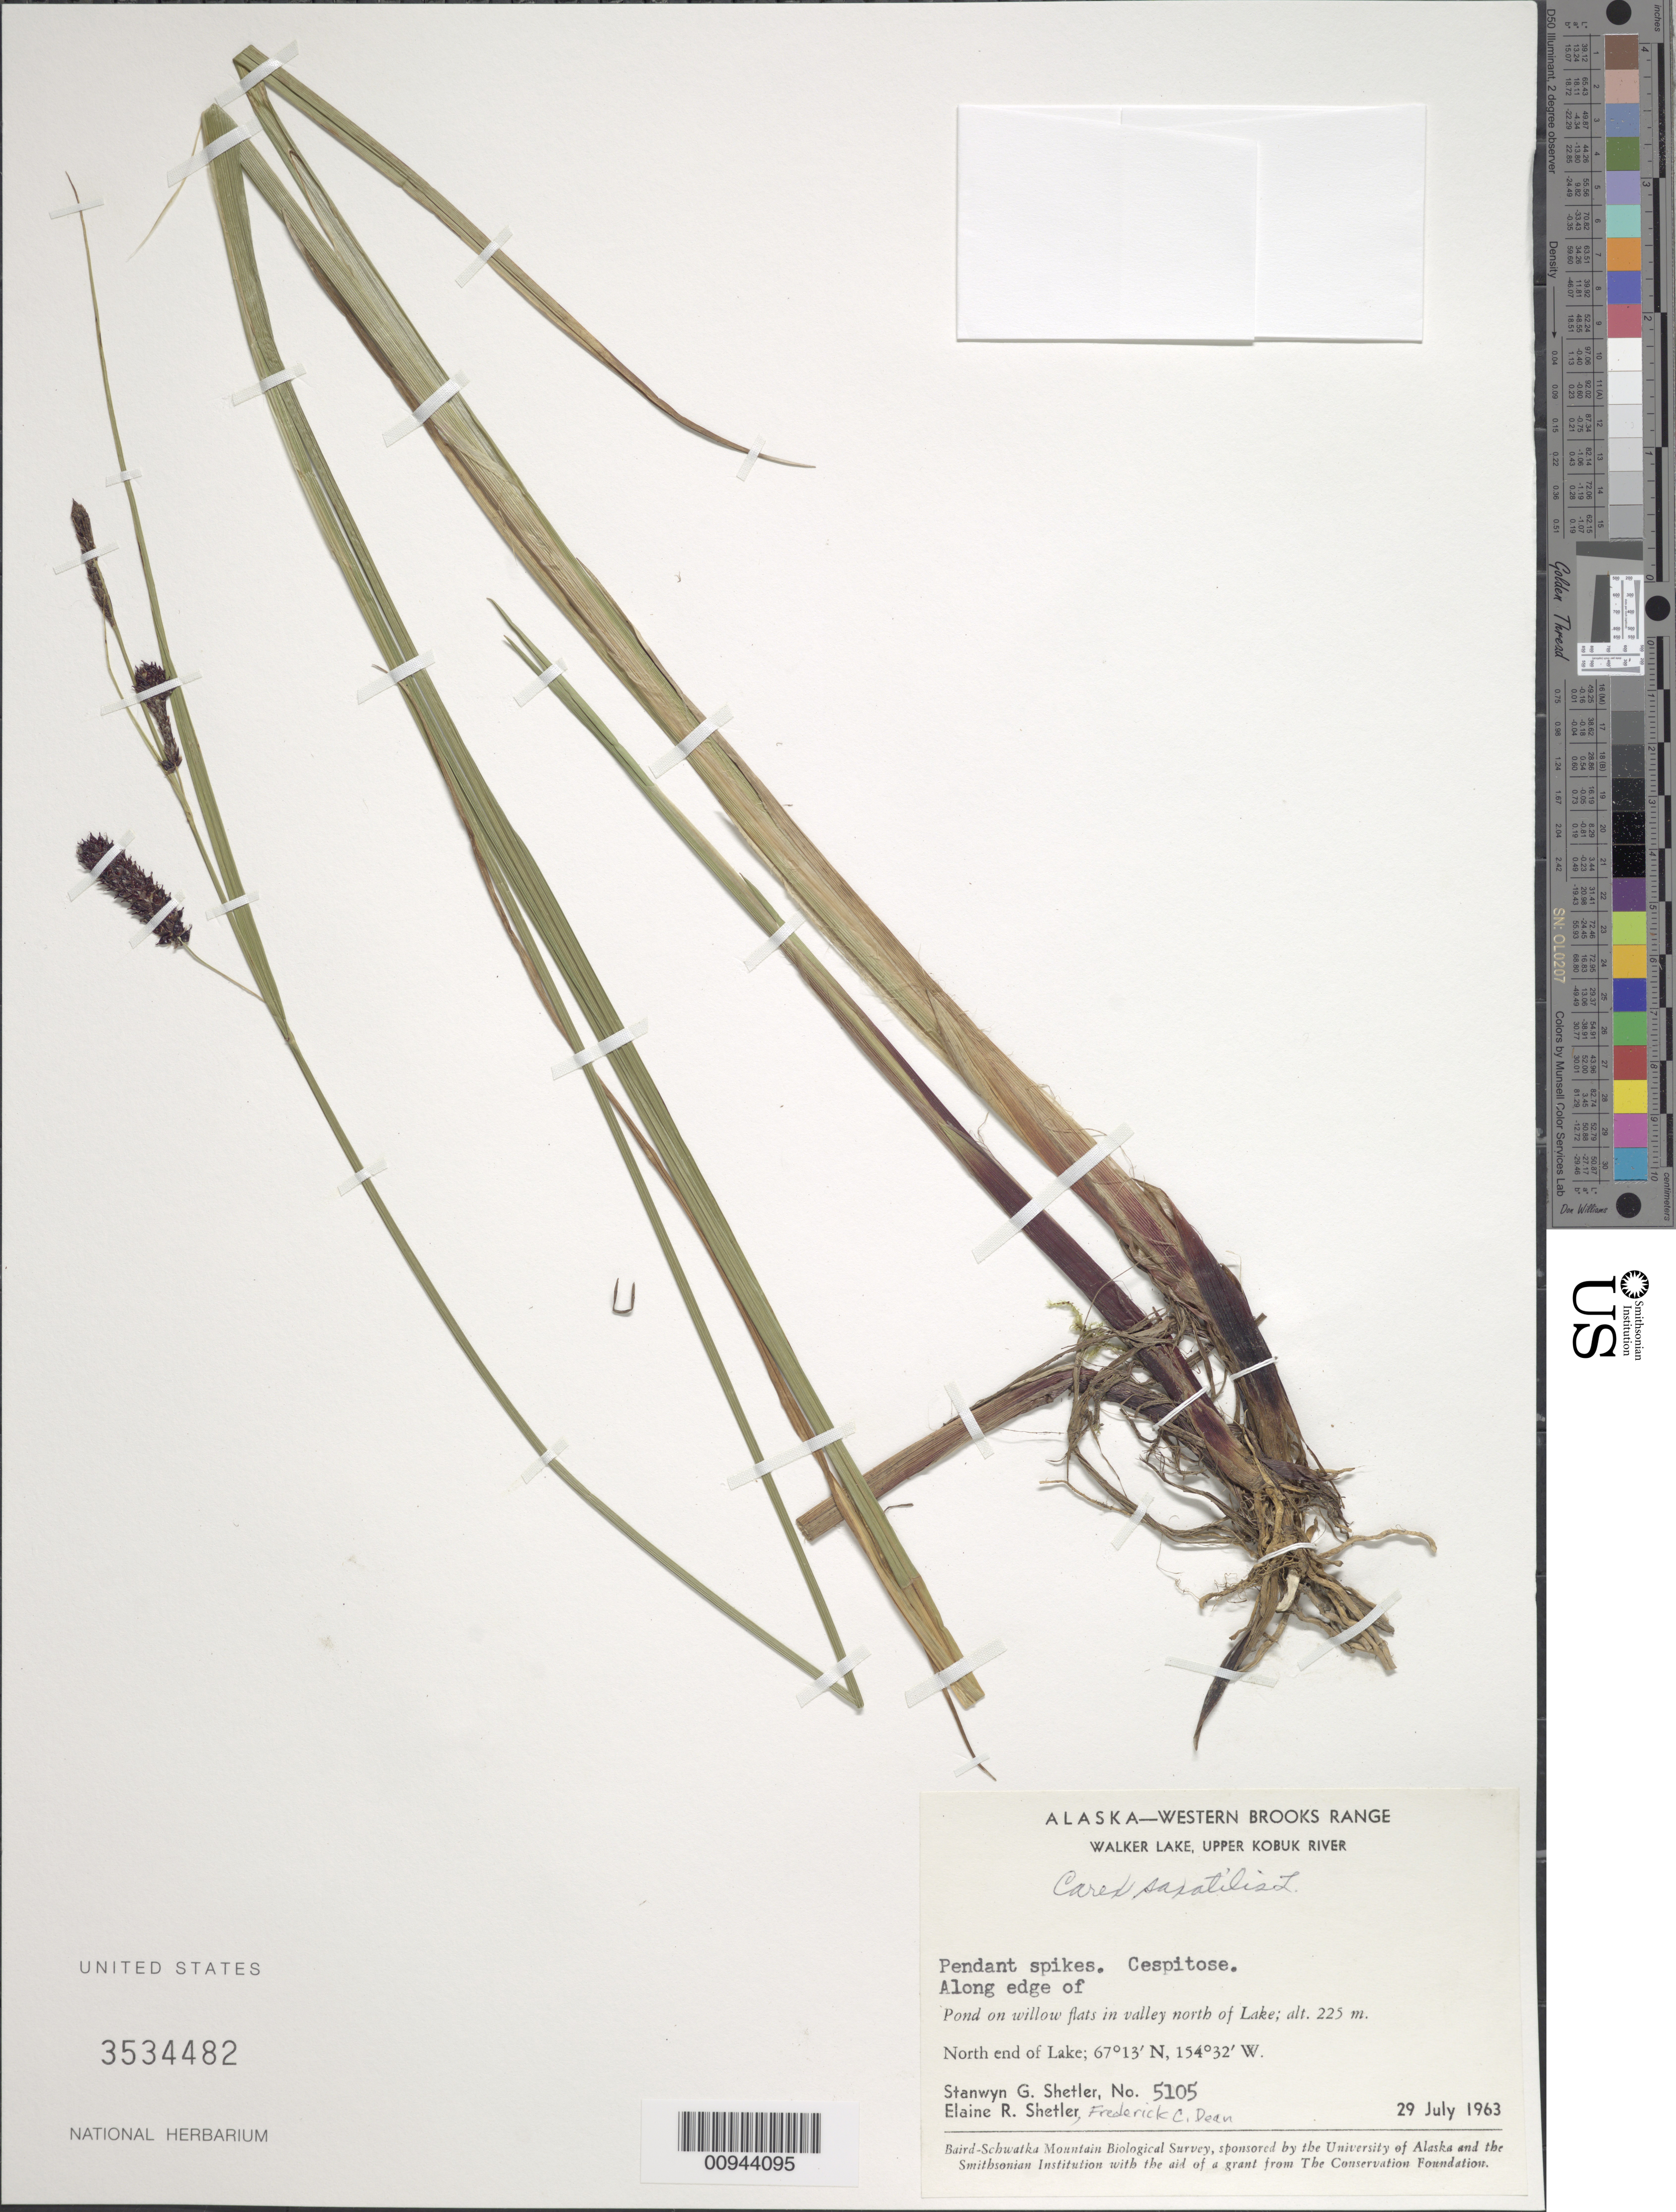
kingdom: Plantae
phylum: Tracheophyta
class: Liliopsida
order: Poales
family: Cyperaceae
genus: Carex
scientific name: Carex saxatilis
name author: L.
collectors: S. Shetler, E. R. Shetler & F. C. Dean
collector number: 5105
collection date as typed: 29 Jul 1963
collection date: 1963-07-29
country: United States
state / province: Alaska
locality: North end of Walker Lake. Western Brooks Range, Upper Kobuk River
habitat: Along edge of pond on willow flats in valley north of Lake.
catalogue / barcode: US 3534482